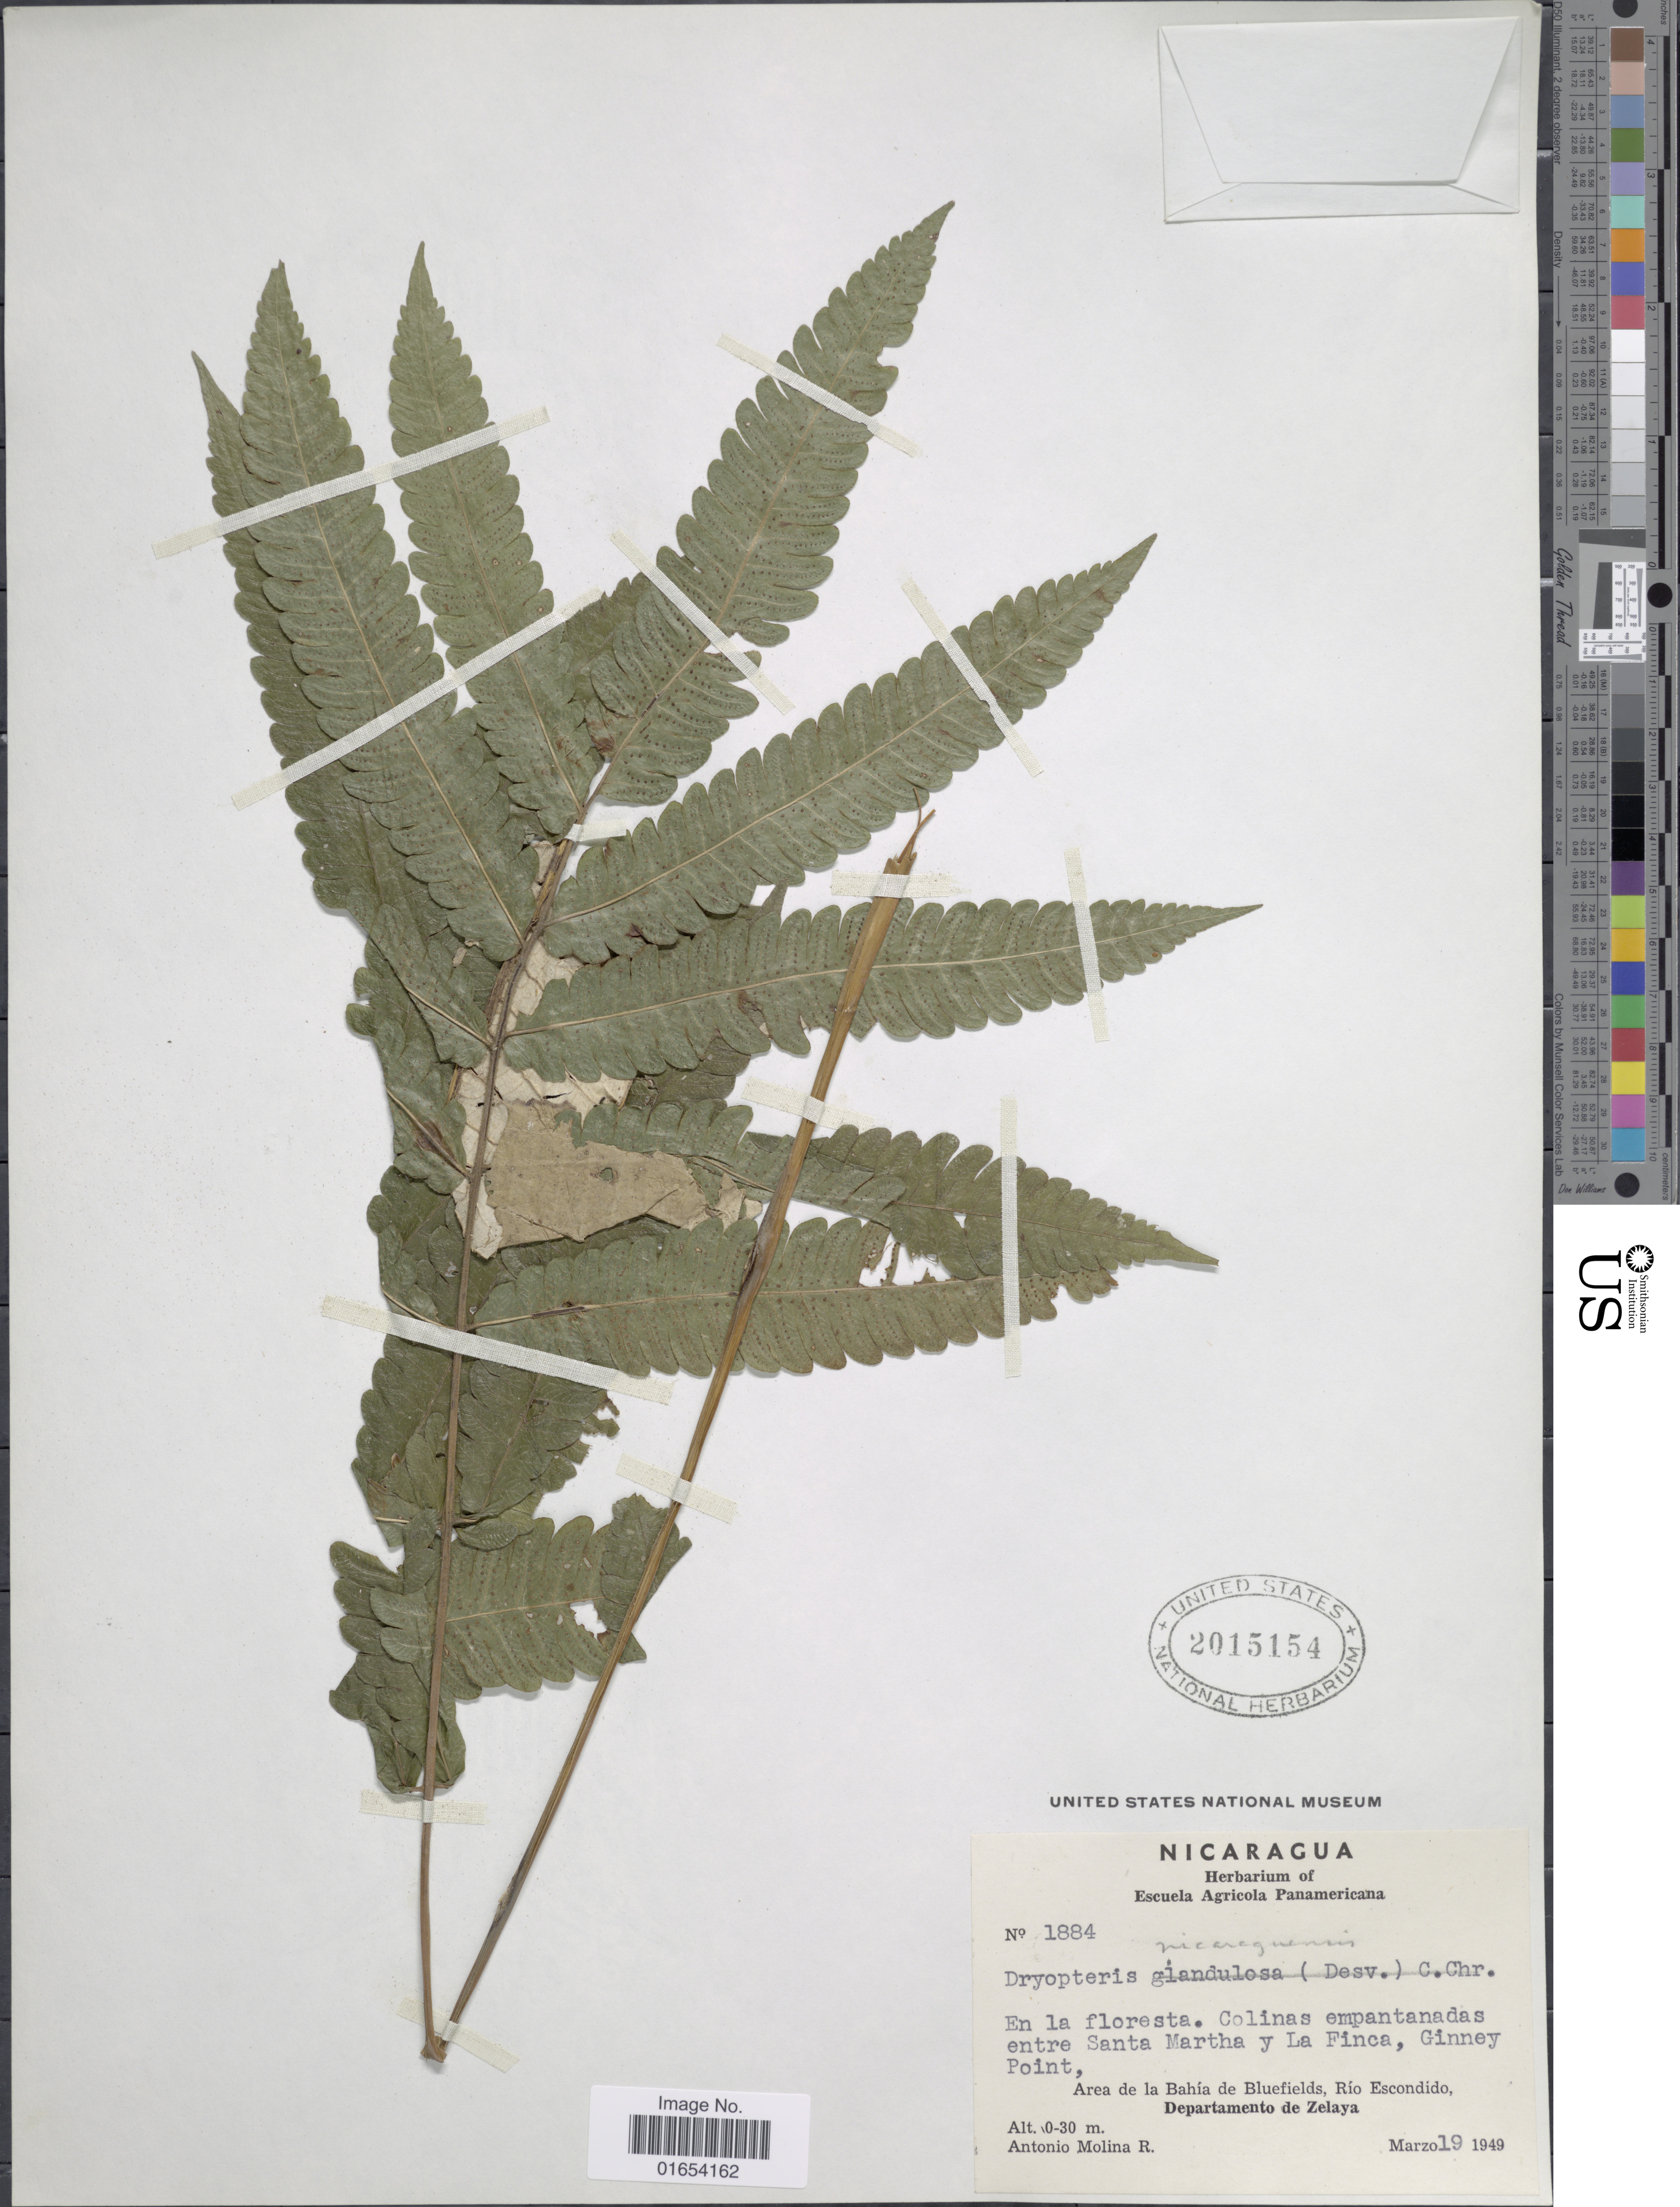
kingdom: Plantae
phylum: Tracheophyta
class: Polypodiopsida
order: Polypodiales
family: Thelypteridaceae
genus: Goniopteris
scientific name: Goniopteris nicaraguensis (C. Chr.) comb. nov., ined 2015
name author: (C. Chr.)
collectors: A. Molina R.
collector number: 1884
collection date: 1949-03-19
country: Nicaragua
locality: En la floresta. Colinas empanrandas entre Santa Martha y la Finca, Ginney Point, Area de la Bahia de Bluefields, Rio Escondido, Departamento de Zelaya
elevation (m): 0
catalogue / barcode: US 2015154